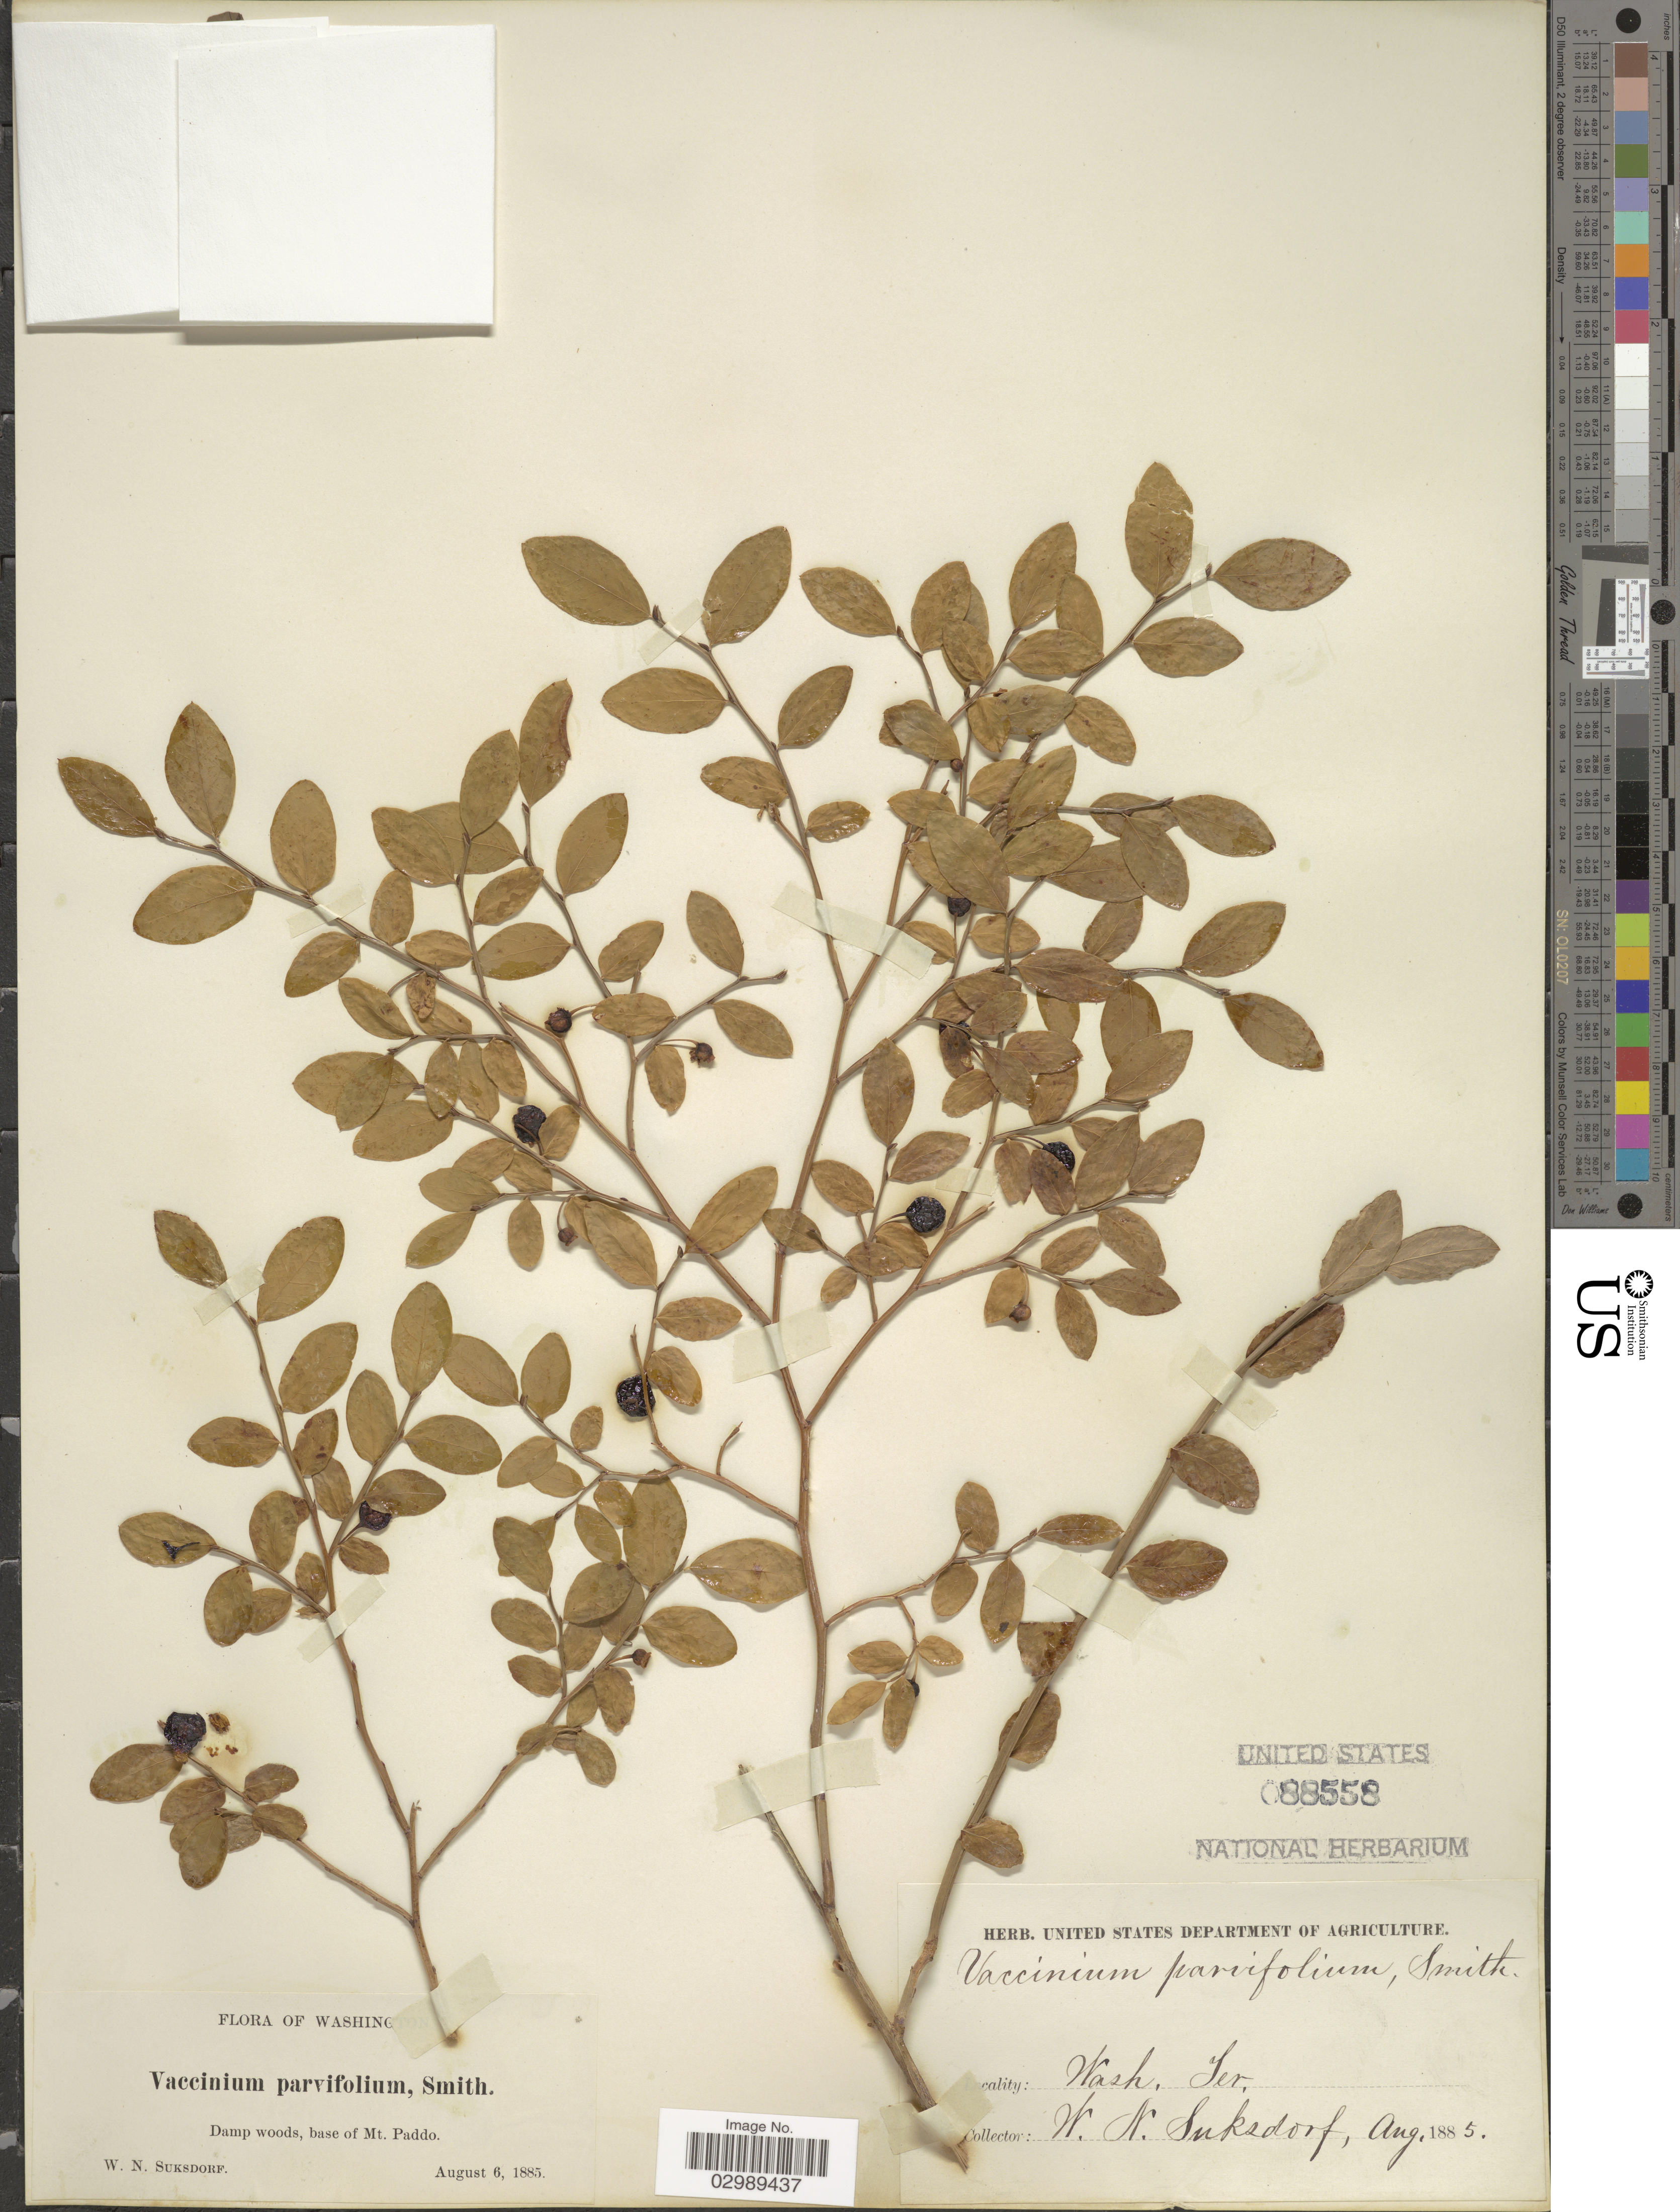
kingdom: Plantae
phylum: Tracheophyta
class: Magnoliopsida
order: Ericales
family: Ericaceae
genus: Vaccinium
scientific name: Vaccinium parvifolium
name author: Small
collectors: W. N. Suksdorf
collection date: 1885-08-06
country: United States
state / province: Washington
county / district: Skamania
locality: Damp woods, base of Mt. Paddo. Wash Ter.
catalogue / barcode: US 88558